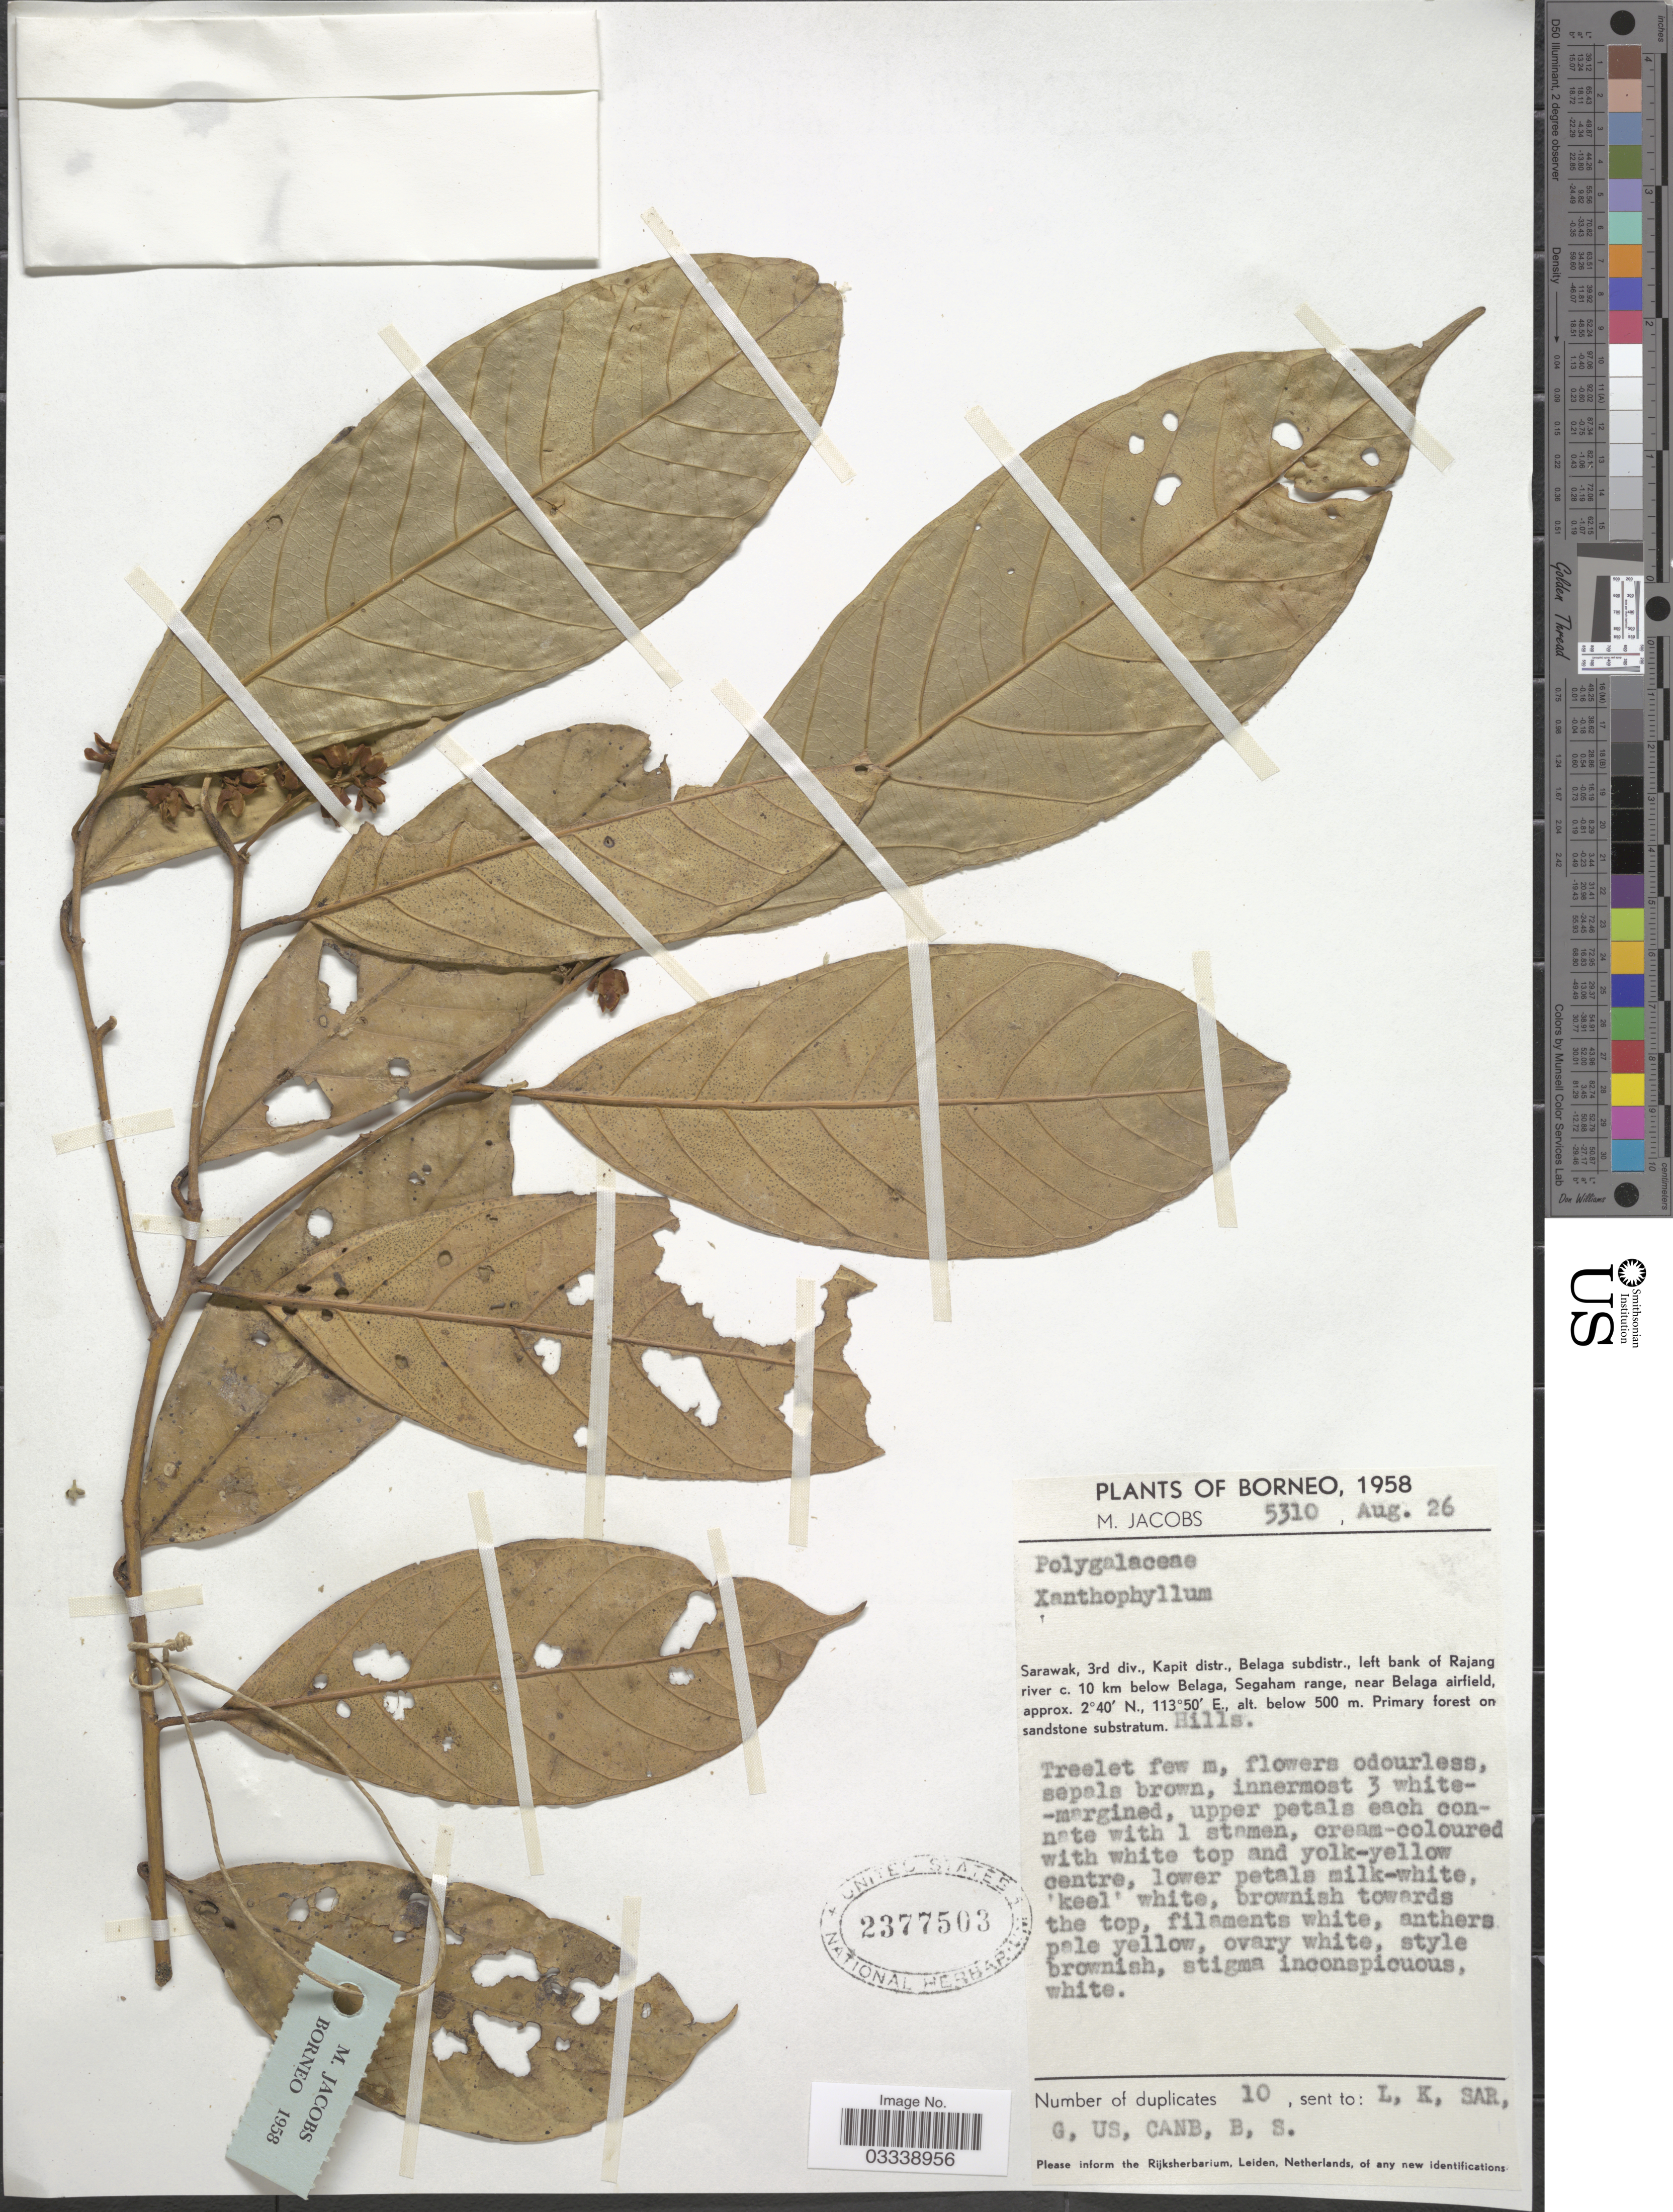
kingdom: Plantae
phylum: Tracheophyta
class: Magnoliopsida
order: Fabales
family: Polygalaceae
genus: Xanthophyllum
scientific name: Xanthophyllum sp.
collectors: M. Jacobs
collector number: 5310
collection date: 1958-08-26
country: Malaysia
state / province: Sarawak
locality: Borneo. 3rd div., Kapit distr., Belaga subdistr., left bank of Rajang river c. 10 km below Belaga, Segaham range, near Belaga airfield.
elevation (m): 500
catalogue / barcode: US 2377503